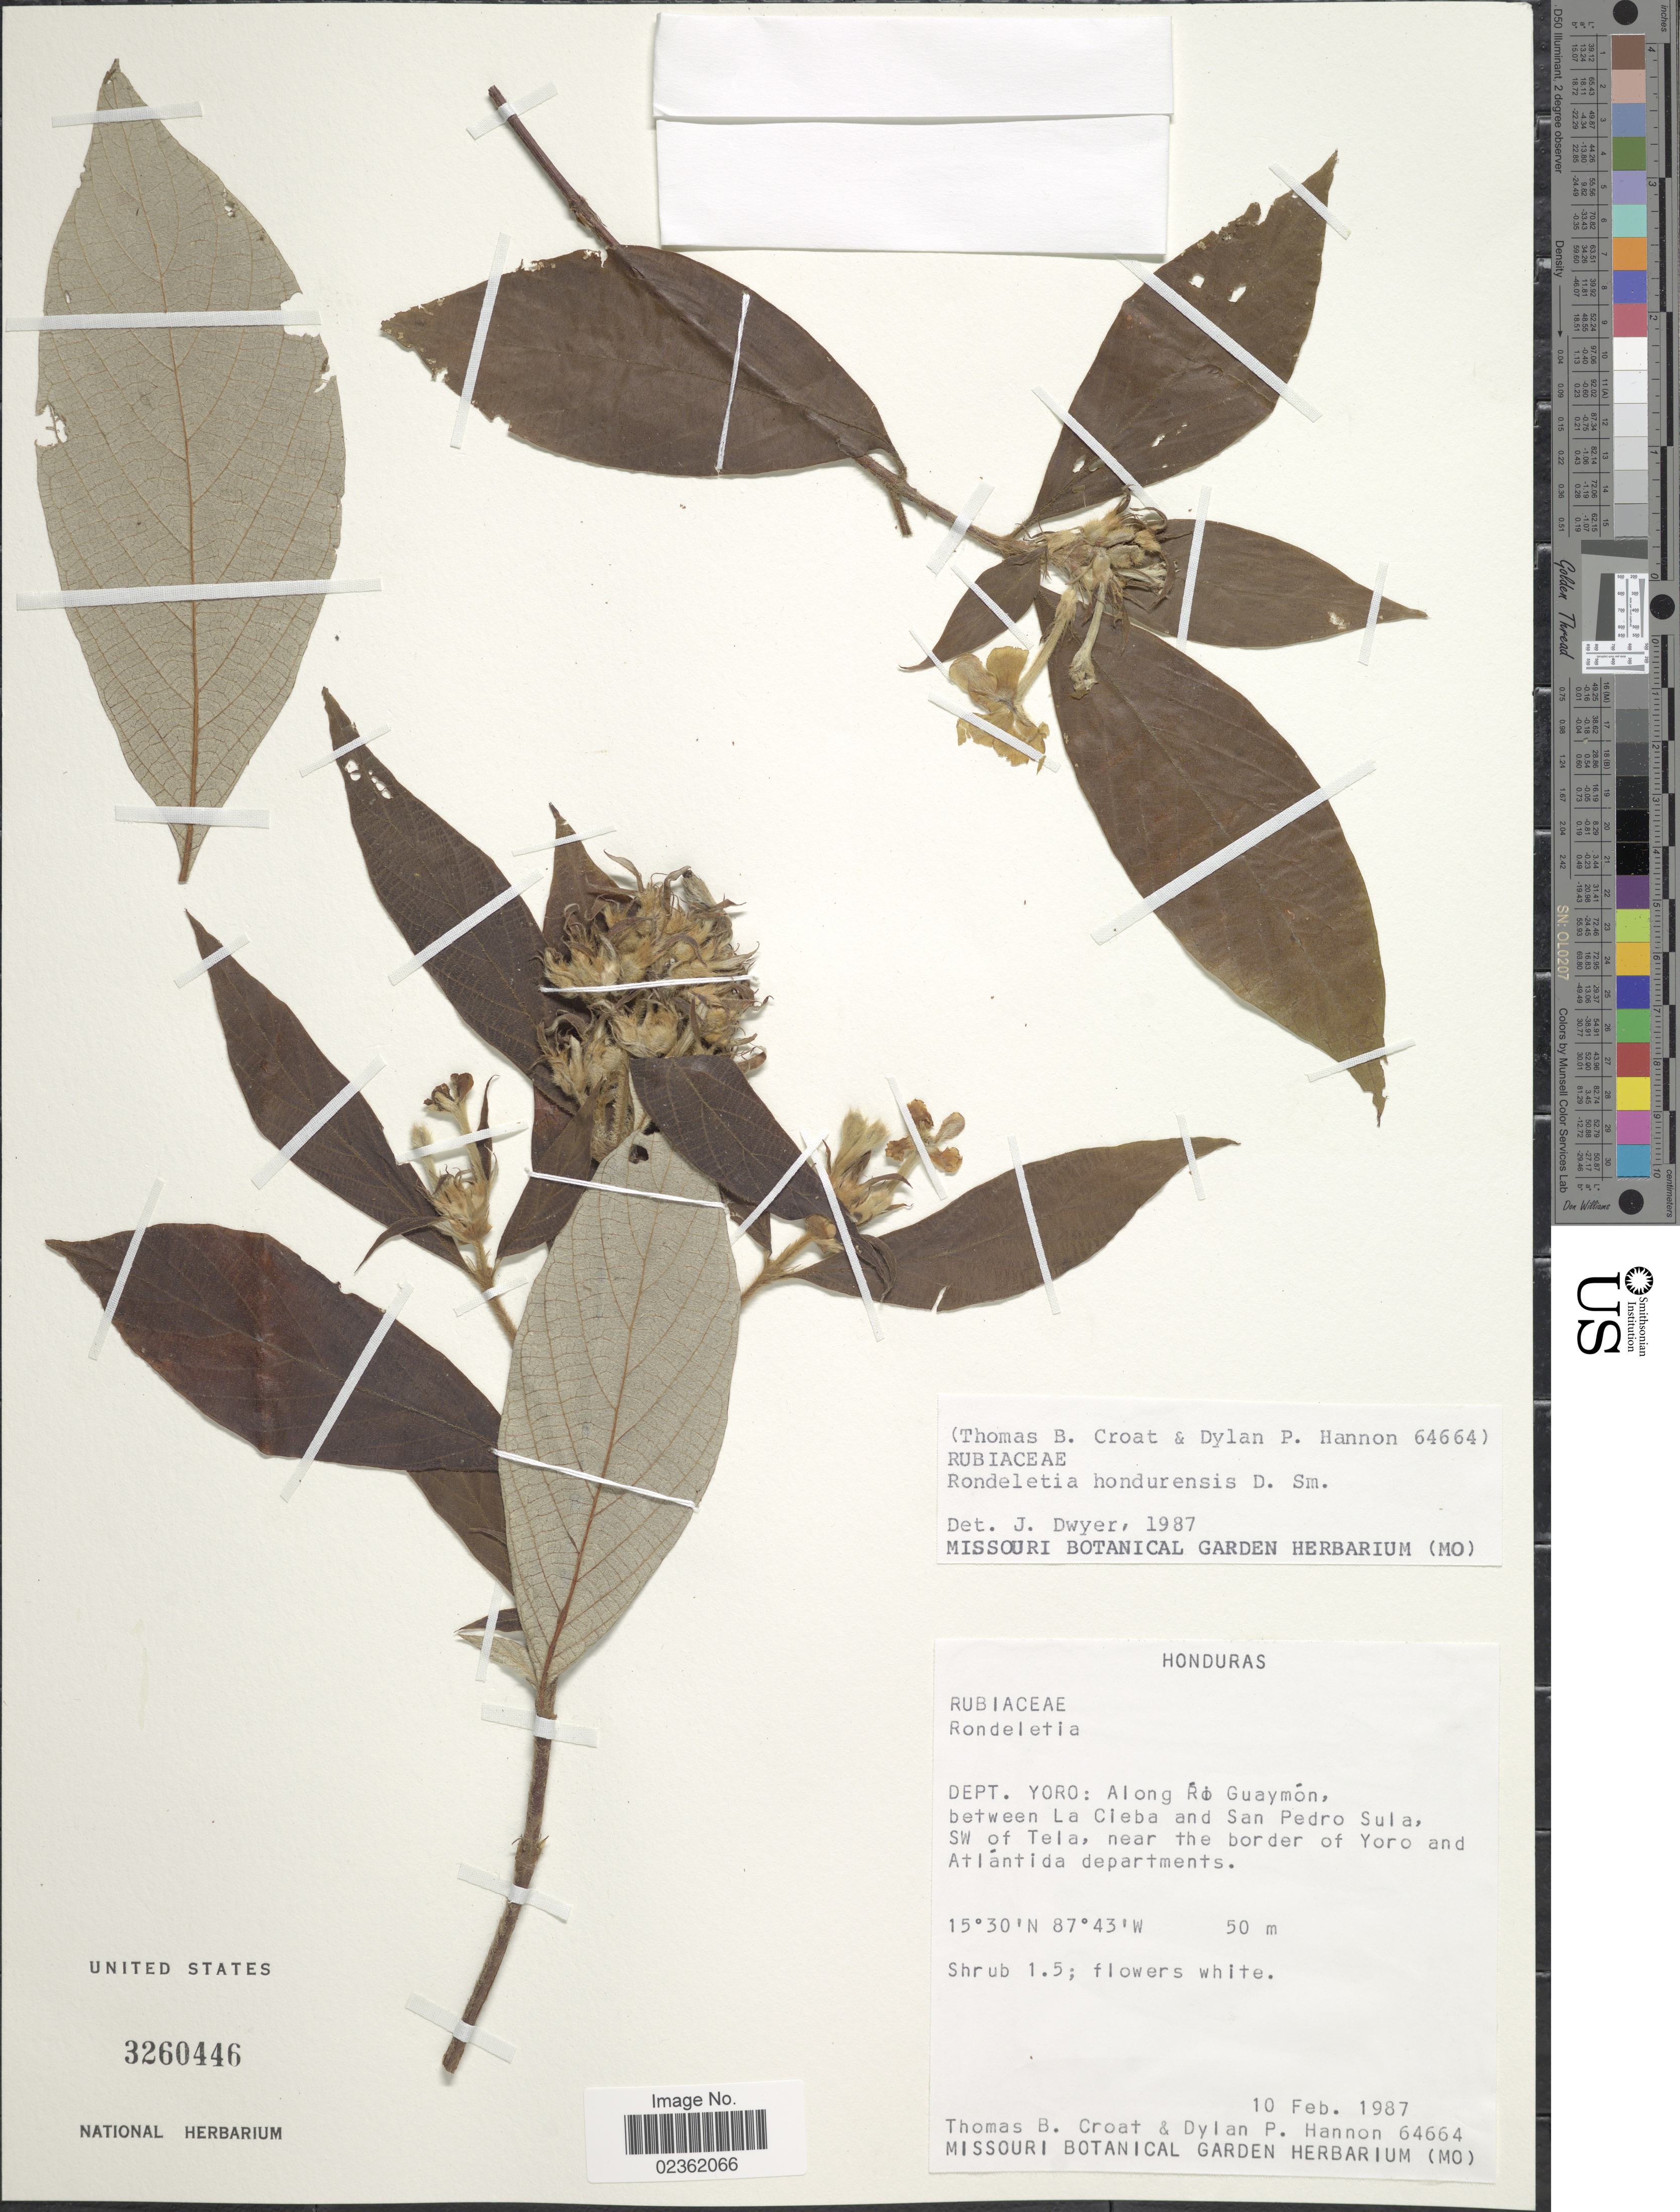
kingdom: Plantae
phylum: Tracheophyta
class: Magnoliopsida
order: Gentianales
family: Rubiaceae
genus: Rondeletia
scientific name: Rondeletia hondurensis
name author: Donn. Sm.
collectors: T. B. Croat & D. Hannon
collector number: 64664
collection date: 1987-02-10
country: Honduras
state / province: Yoro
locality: Along Rio Guaymon, between La Ceiba and San Pedro Sula, SW of Tela, near the border of Yoro and Atlantida departments.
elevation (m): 50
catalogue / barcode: US 3260446